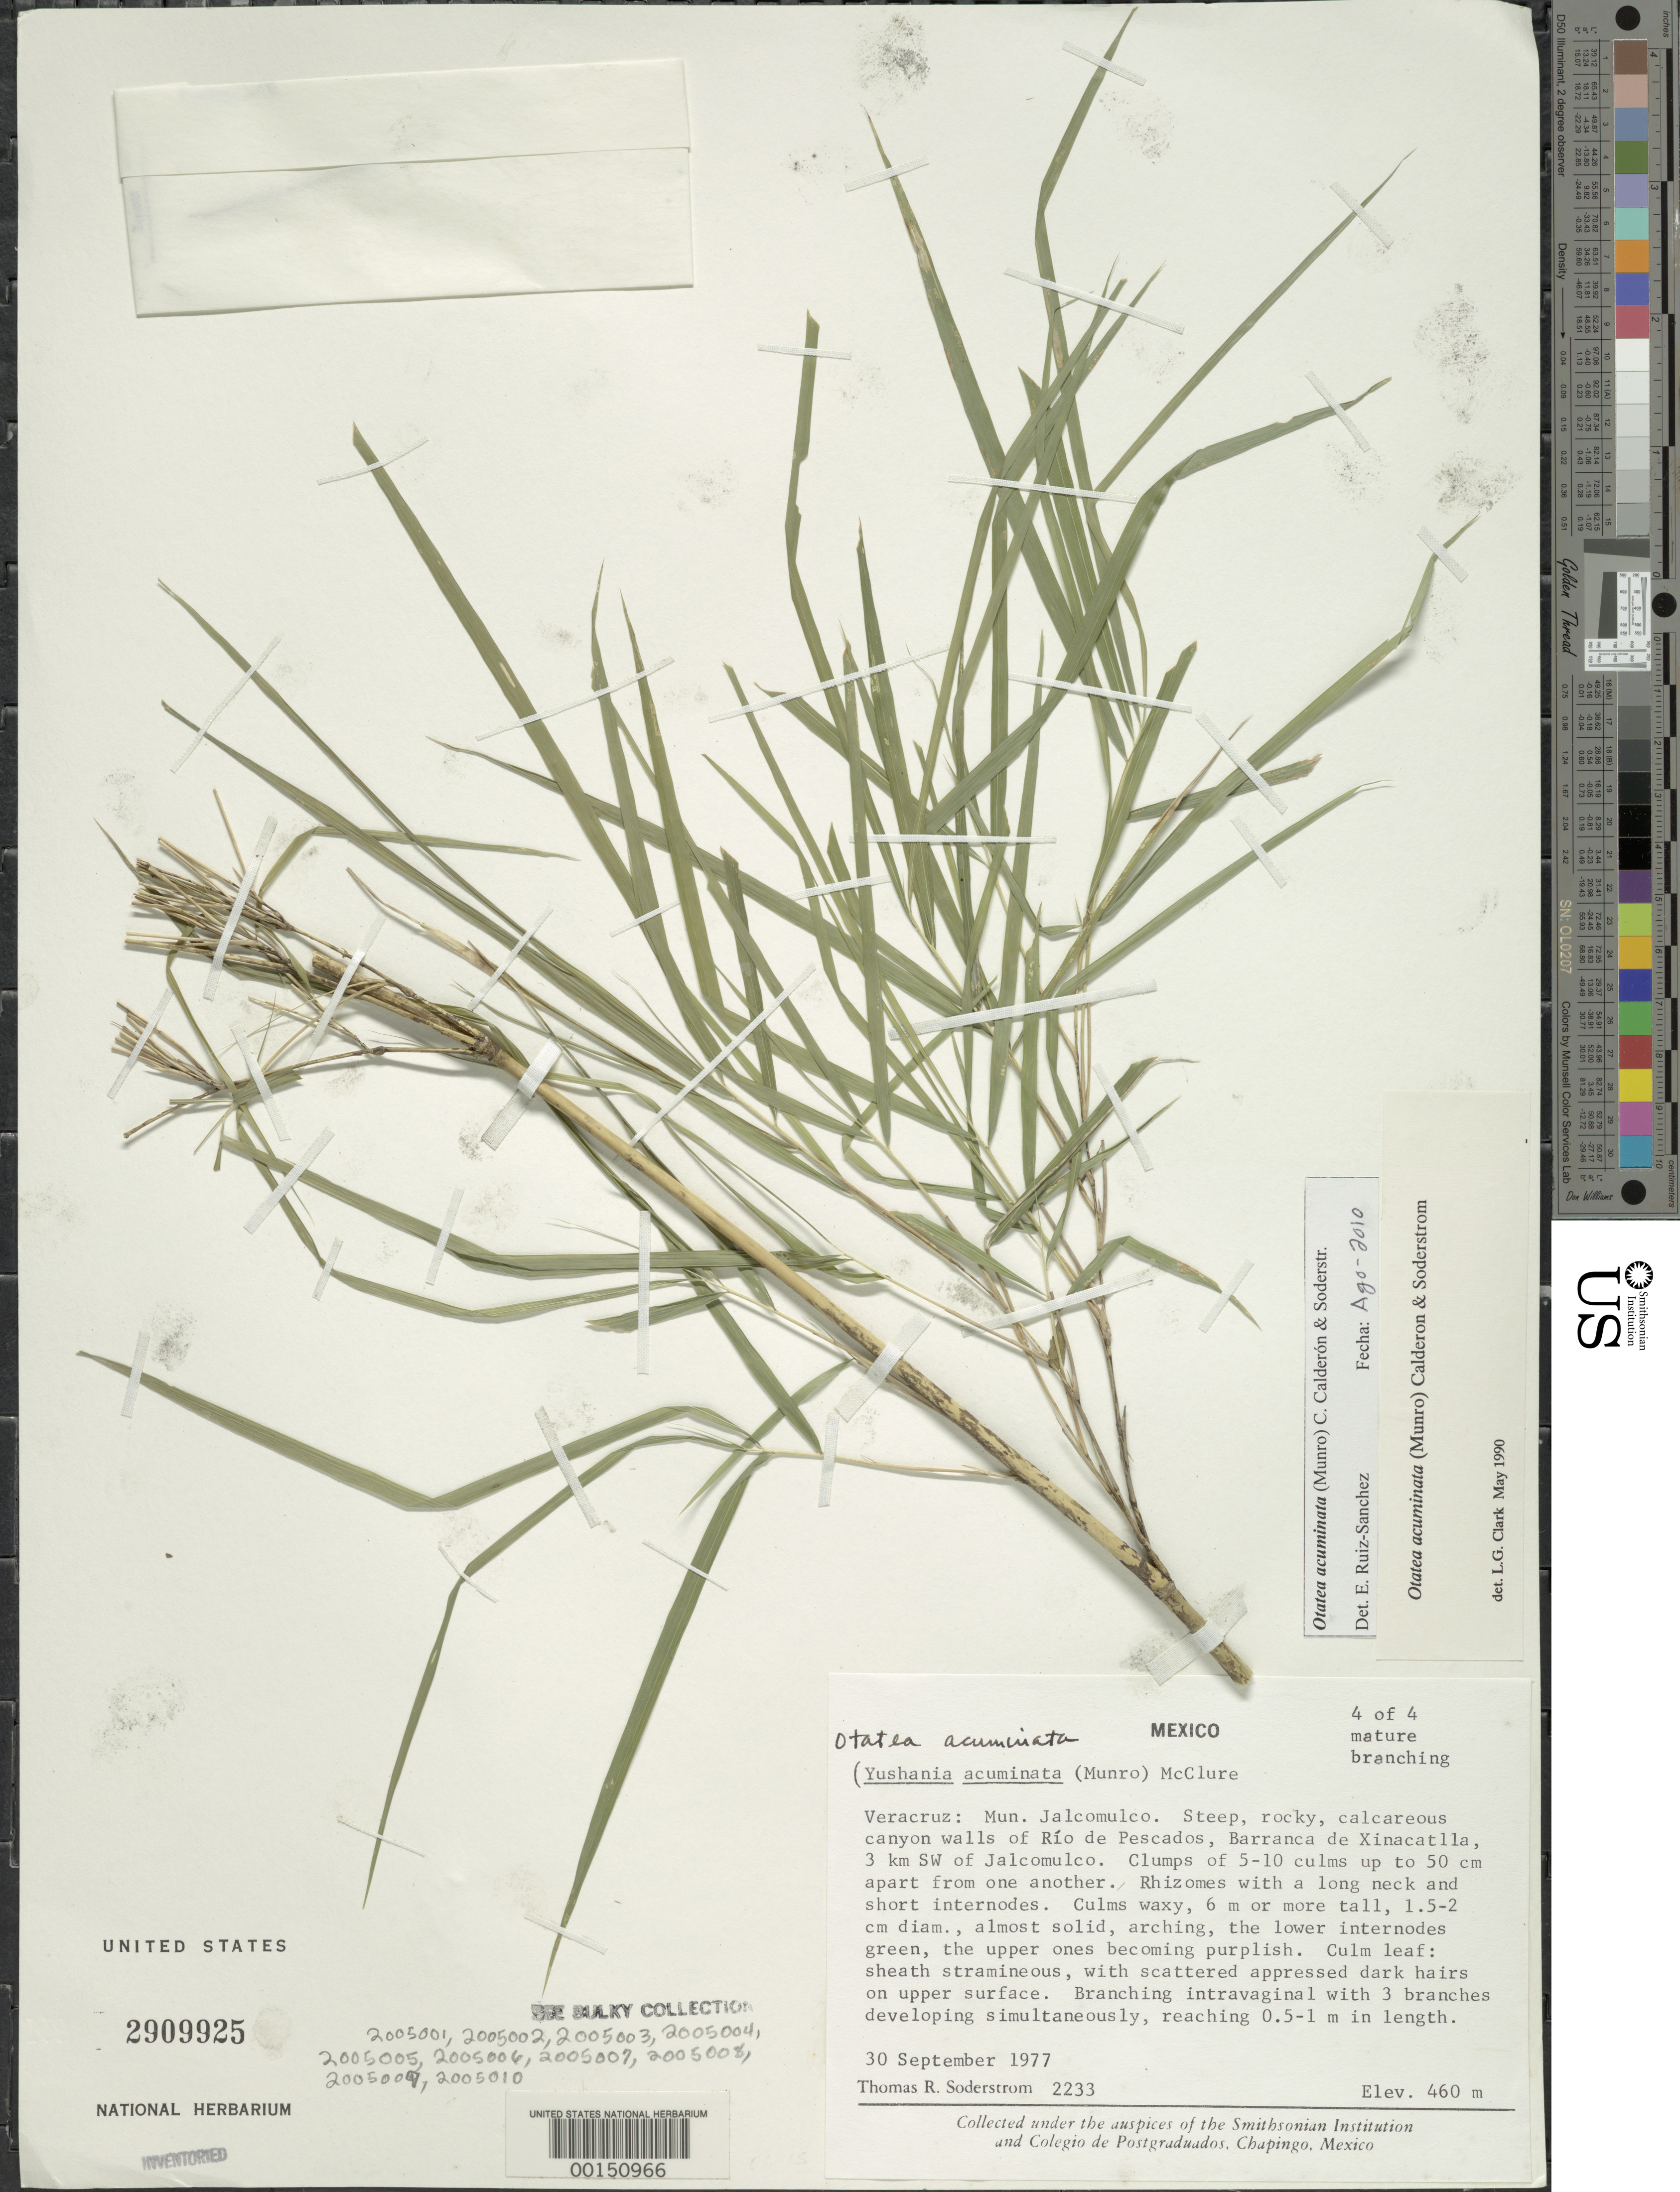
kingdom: Plantae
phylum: Tracheophyta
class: Liliopsida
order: Poales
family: Poaceae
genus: Otatea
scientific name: Otatea acuminata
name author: (Munro) C. E. Calderón & Soderstr.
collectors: T. R. Soderstrom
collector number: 2233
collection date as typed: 30 Sep 1977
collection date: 1977-09-30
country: Mexico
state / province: Veracruz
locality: Jalcomulco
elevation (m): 460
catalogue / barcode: US 2909925